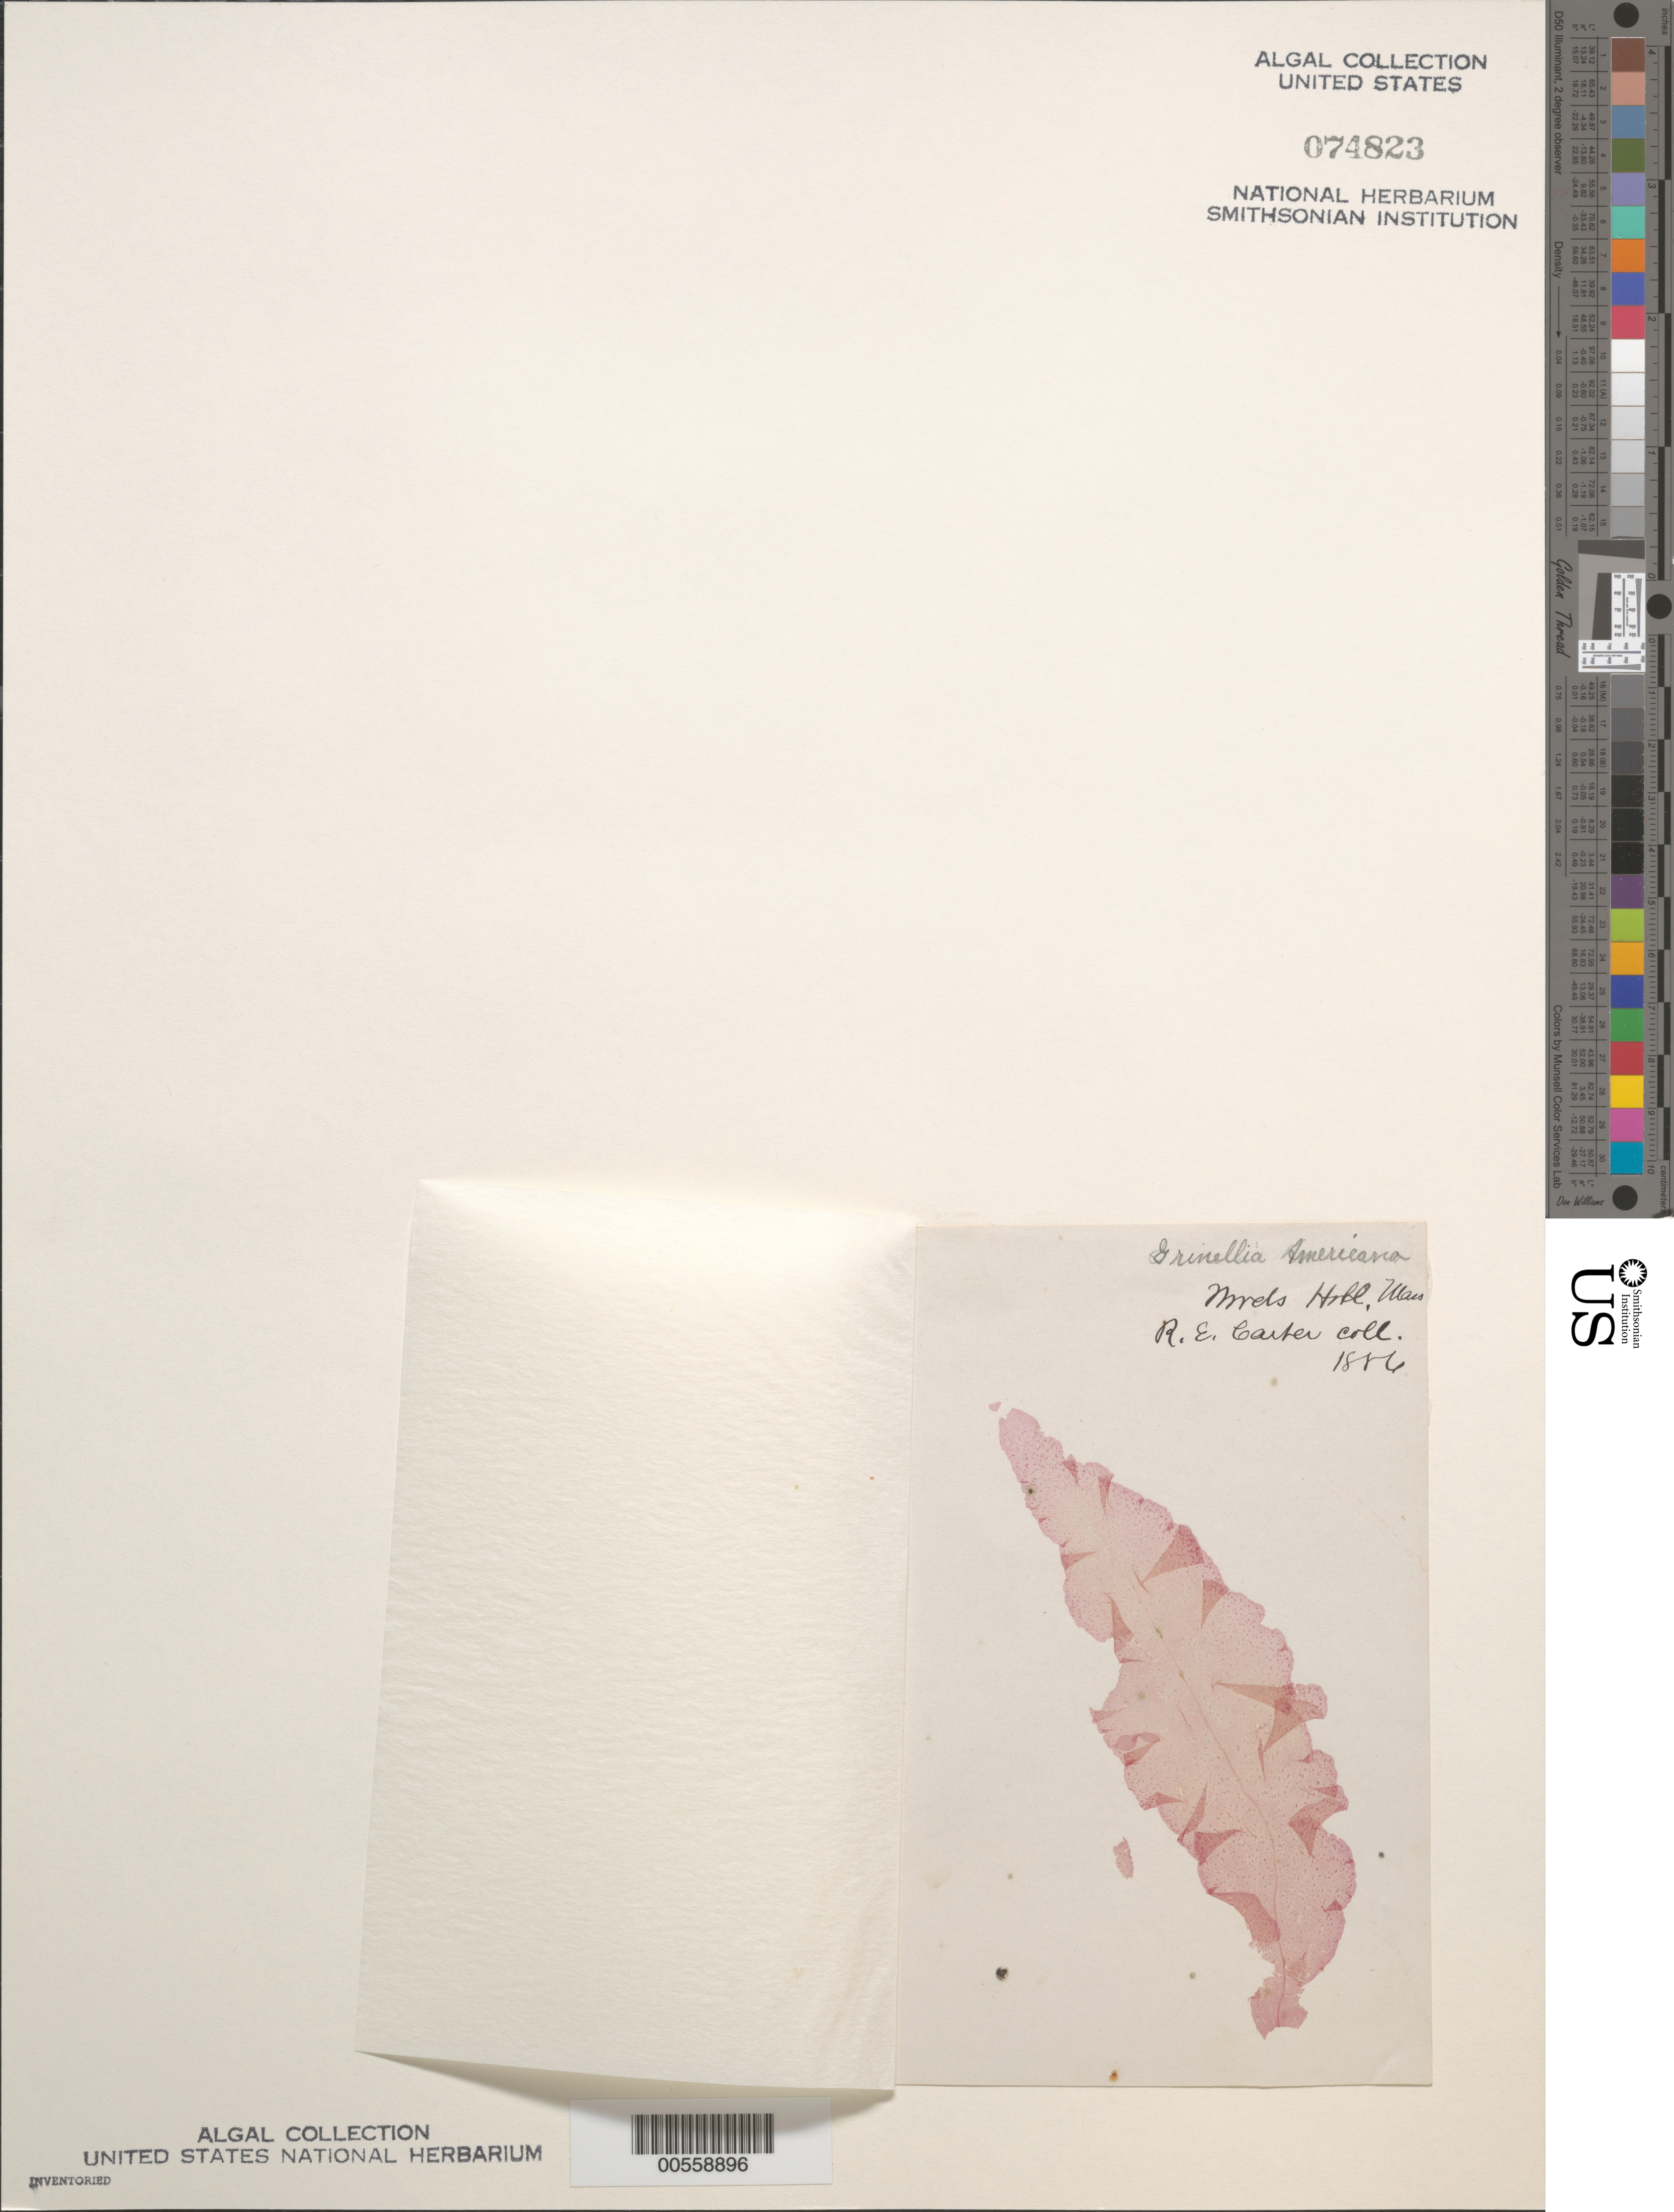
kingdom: Plantae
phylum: Rhodophyta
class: Florideophyceae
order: Ceramiales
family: Delesseriaceae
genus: Grinnellia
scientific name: Grinnellia americana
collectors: R. E. Carter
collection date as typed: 1886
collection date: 1886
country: United States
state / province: Massachusetts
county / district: Barnstable County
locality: Woods Hole (Woods Holl)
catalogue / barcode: US 74823